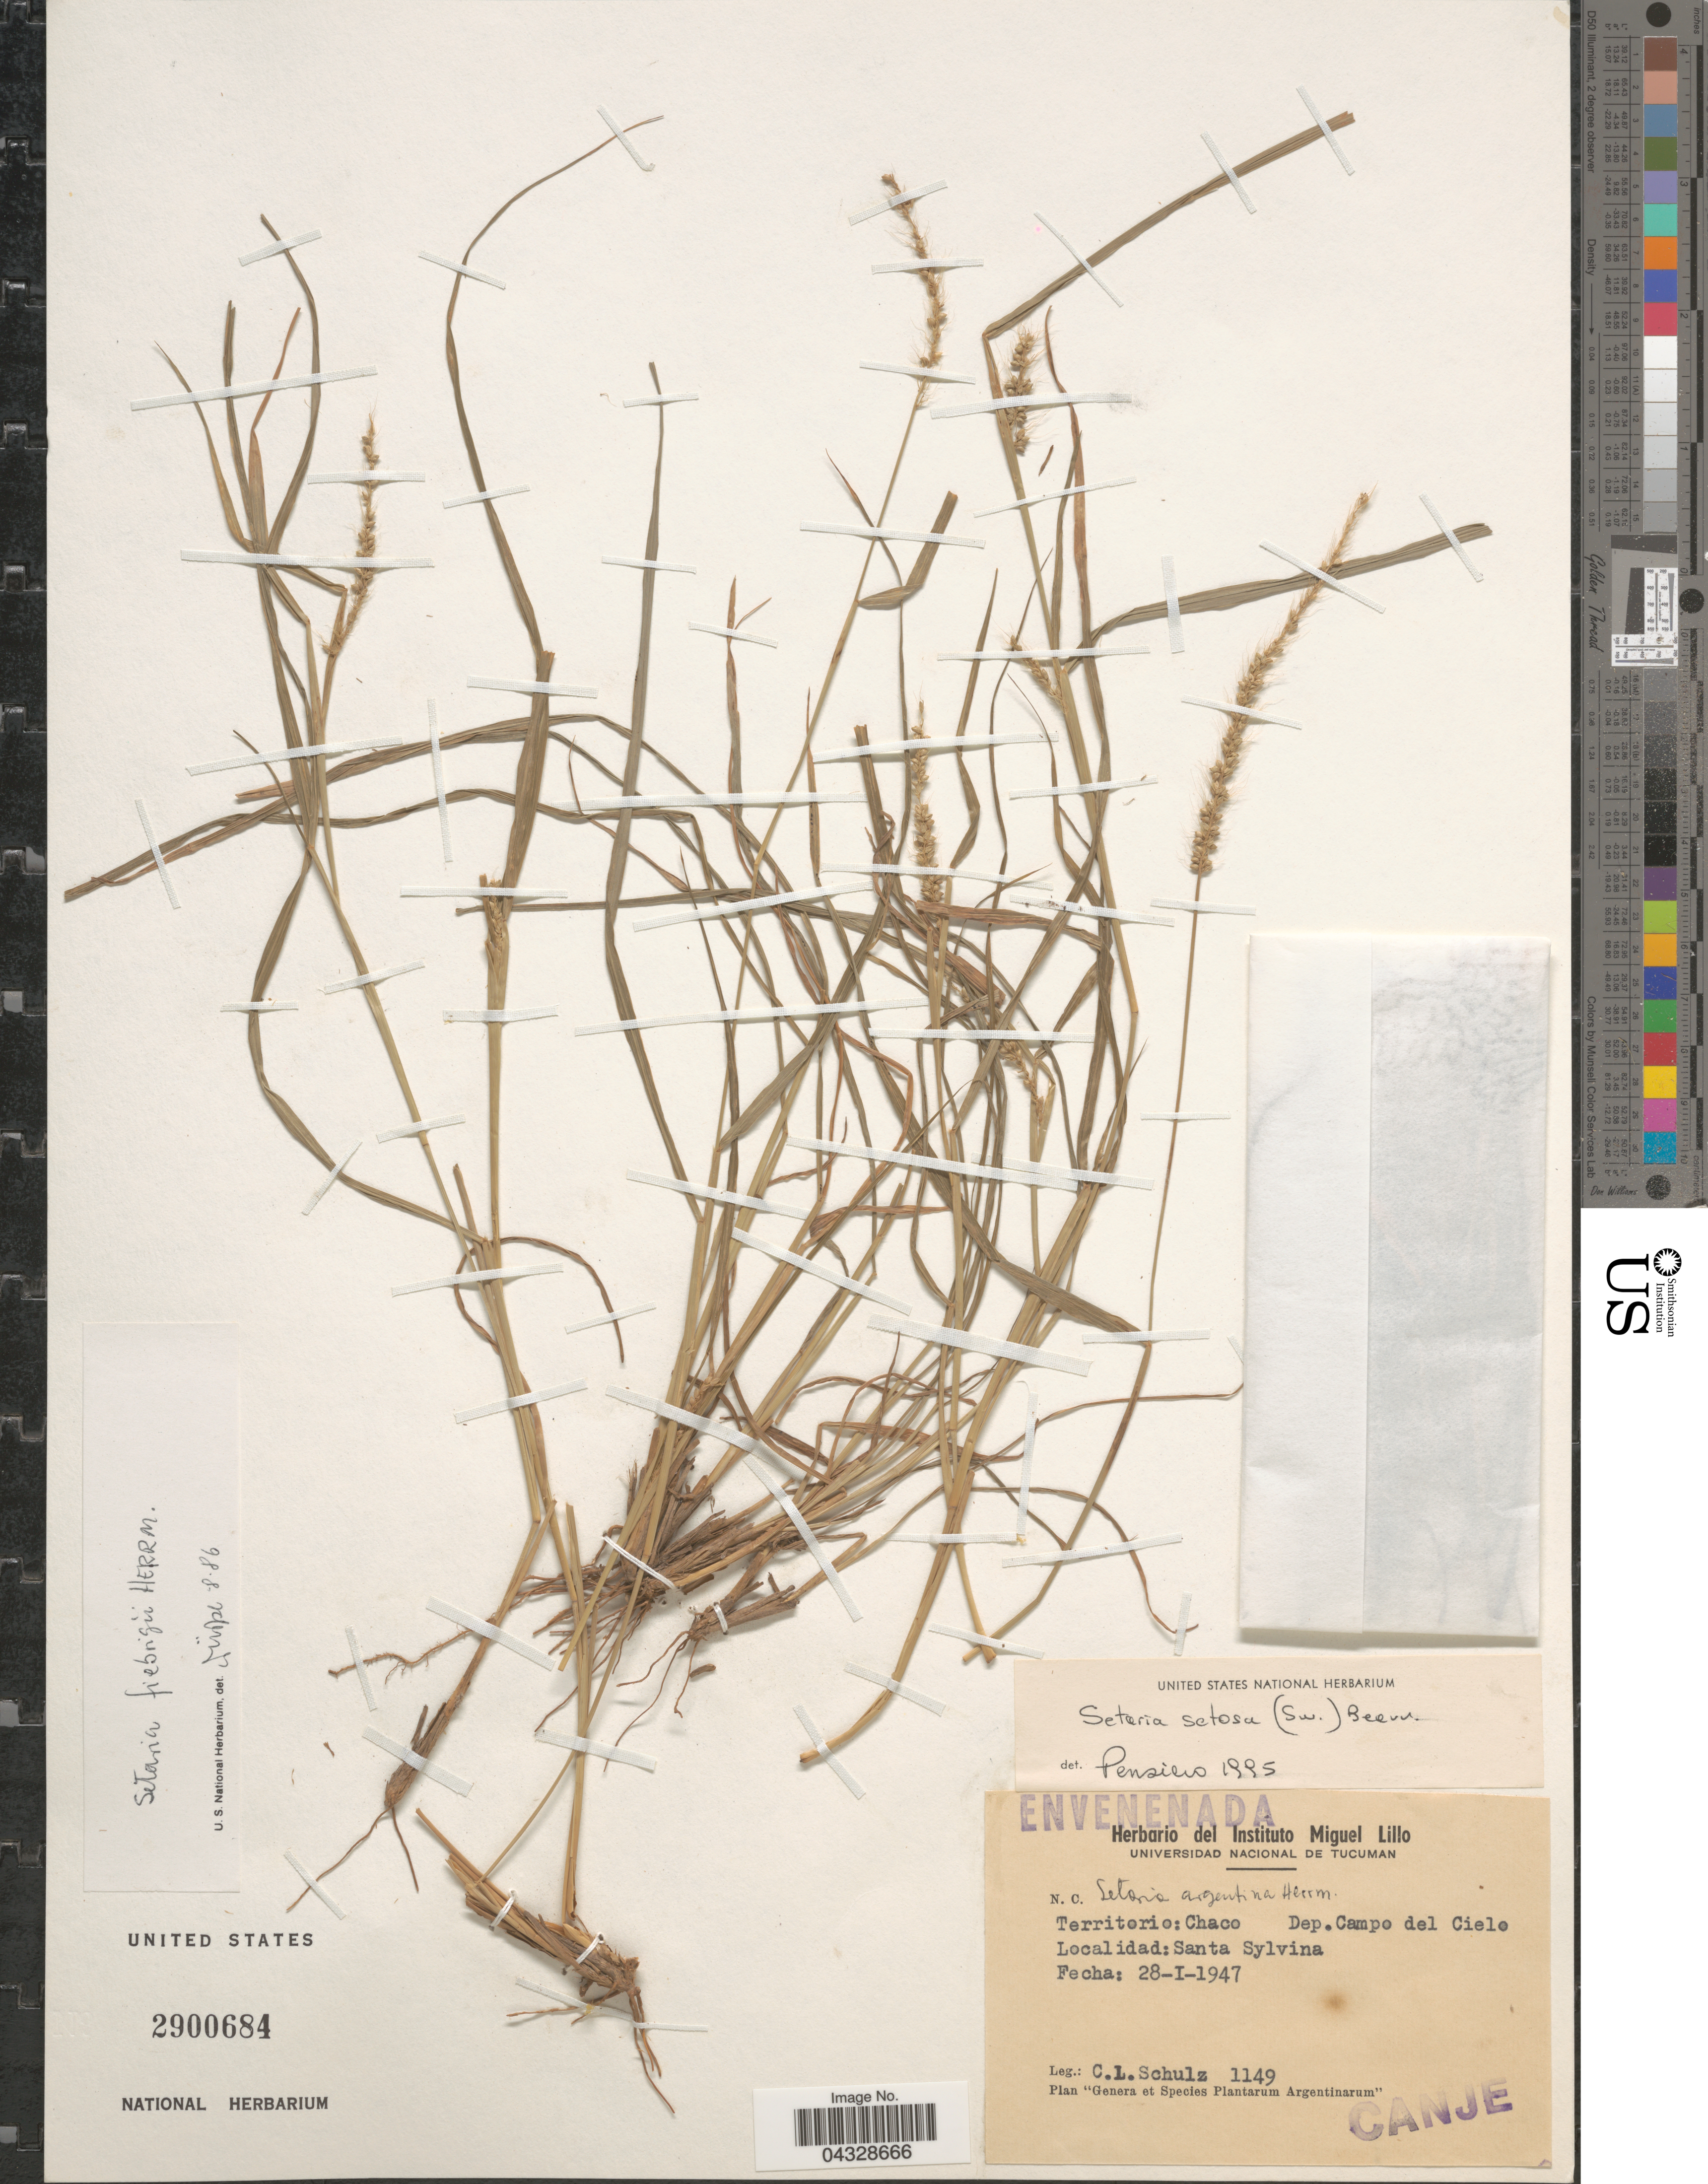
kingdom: Plantae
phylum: Tracheophyta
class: Liliopsida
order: Poales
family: Poaceae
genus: Setaria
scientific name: Setaria setosa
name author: (Sw.) P. Beauv.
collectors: C. L. Schulz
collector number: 1149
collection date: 1947-01-28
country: Argentina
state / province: Chaco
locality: Dep. Campo del Ciele. Santa Sylvina.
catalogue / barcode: US 2900684